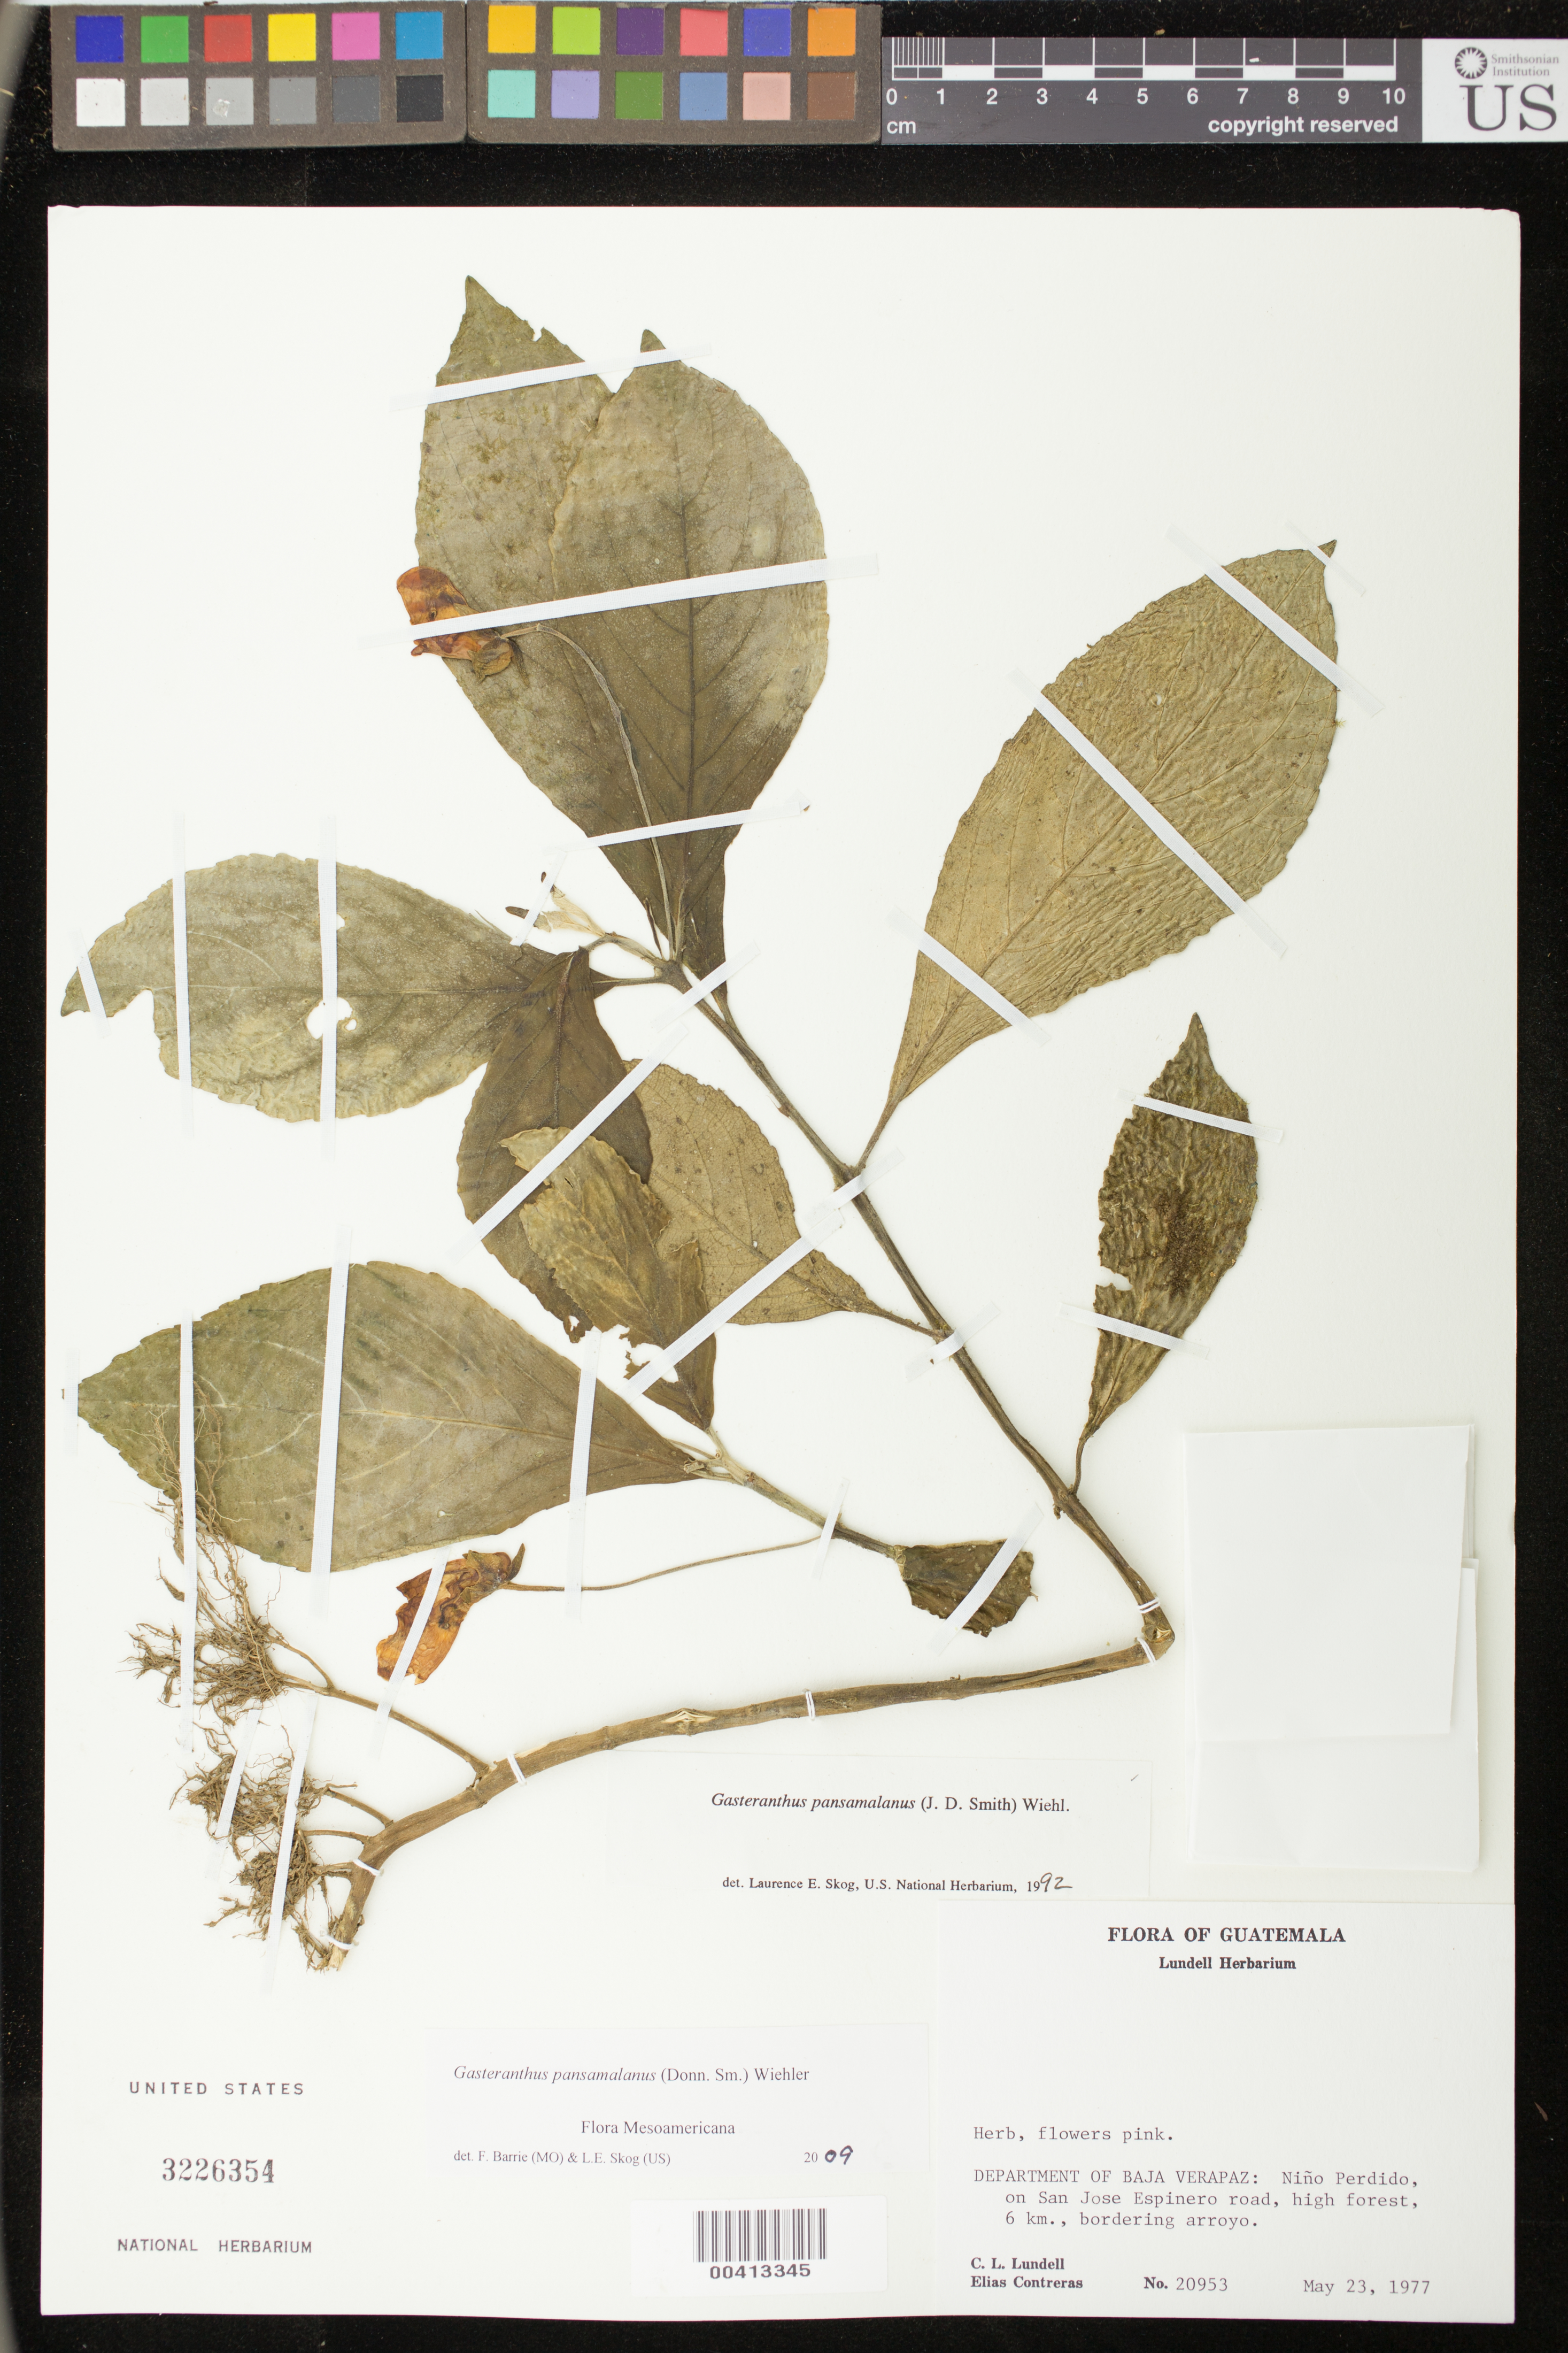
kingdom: Plantae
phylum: Tracheophyta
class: Magnoliopsida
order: Lamiales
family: Gesneriaceae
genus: Gasteranthus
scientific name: Gasteranthus pansamalanus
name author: (Donn. Sm.) Wiehler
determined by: Skog, Laurence E.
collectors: C. L. Lundell & E. Contreras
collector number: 20953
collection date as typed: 23 May 1977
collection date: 1977-05-23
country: Guatemala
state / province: Baja Verapaz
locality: Niño Perdido, on San Jose Espinero road, 6 km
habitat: High forest bordering arroyo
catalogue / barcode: US 3226354